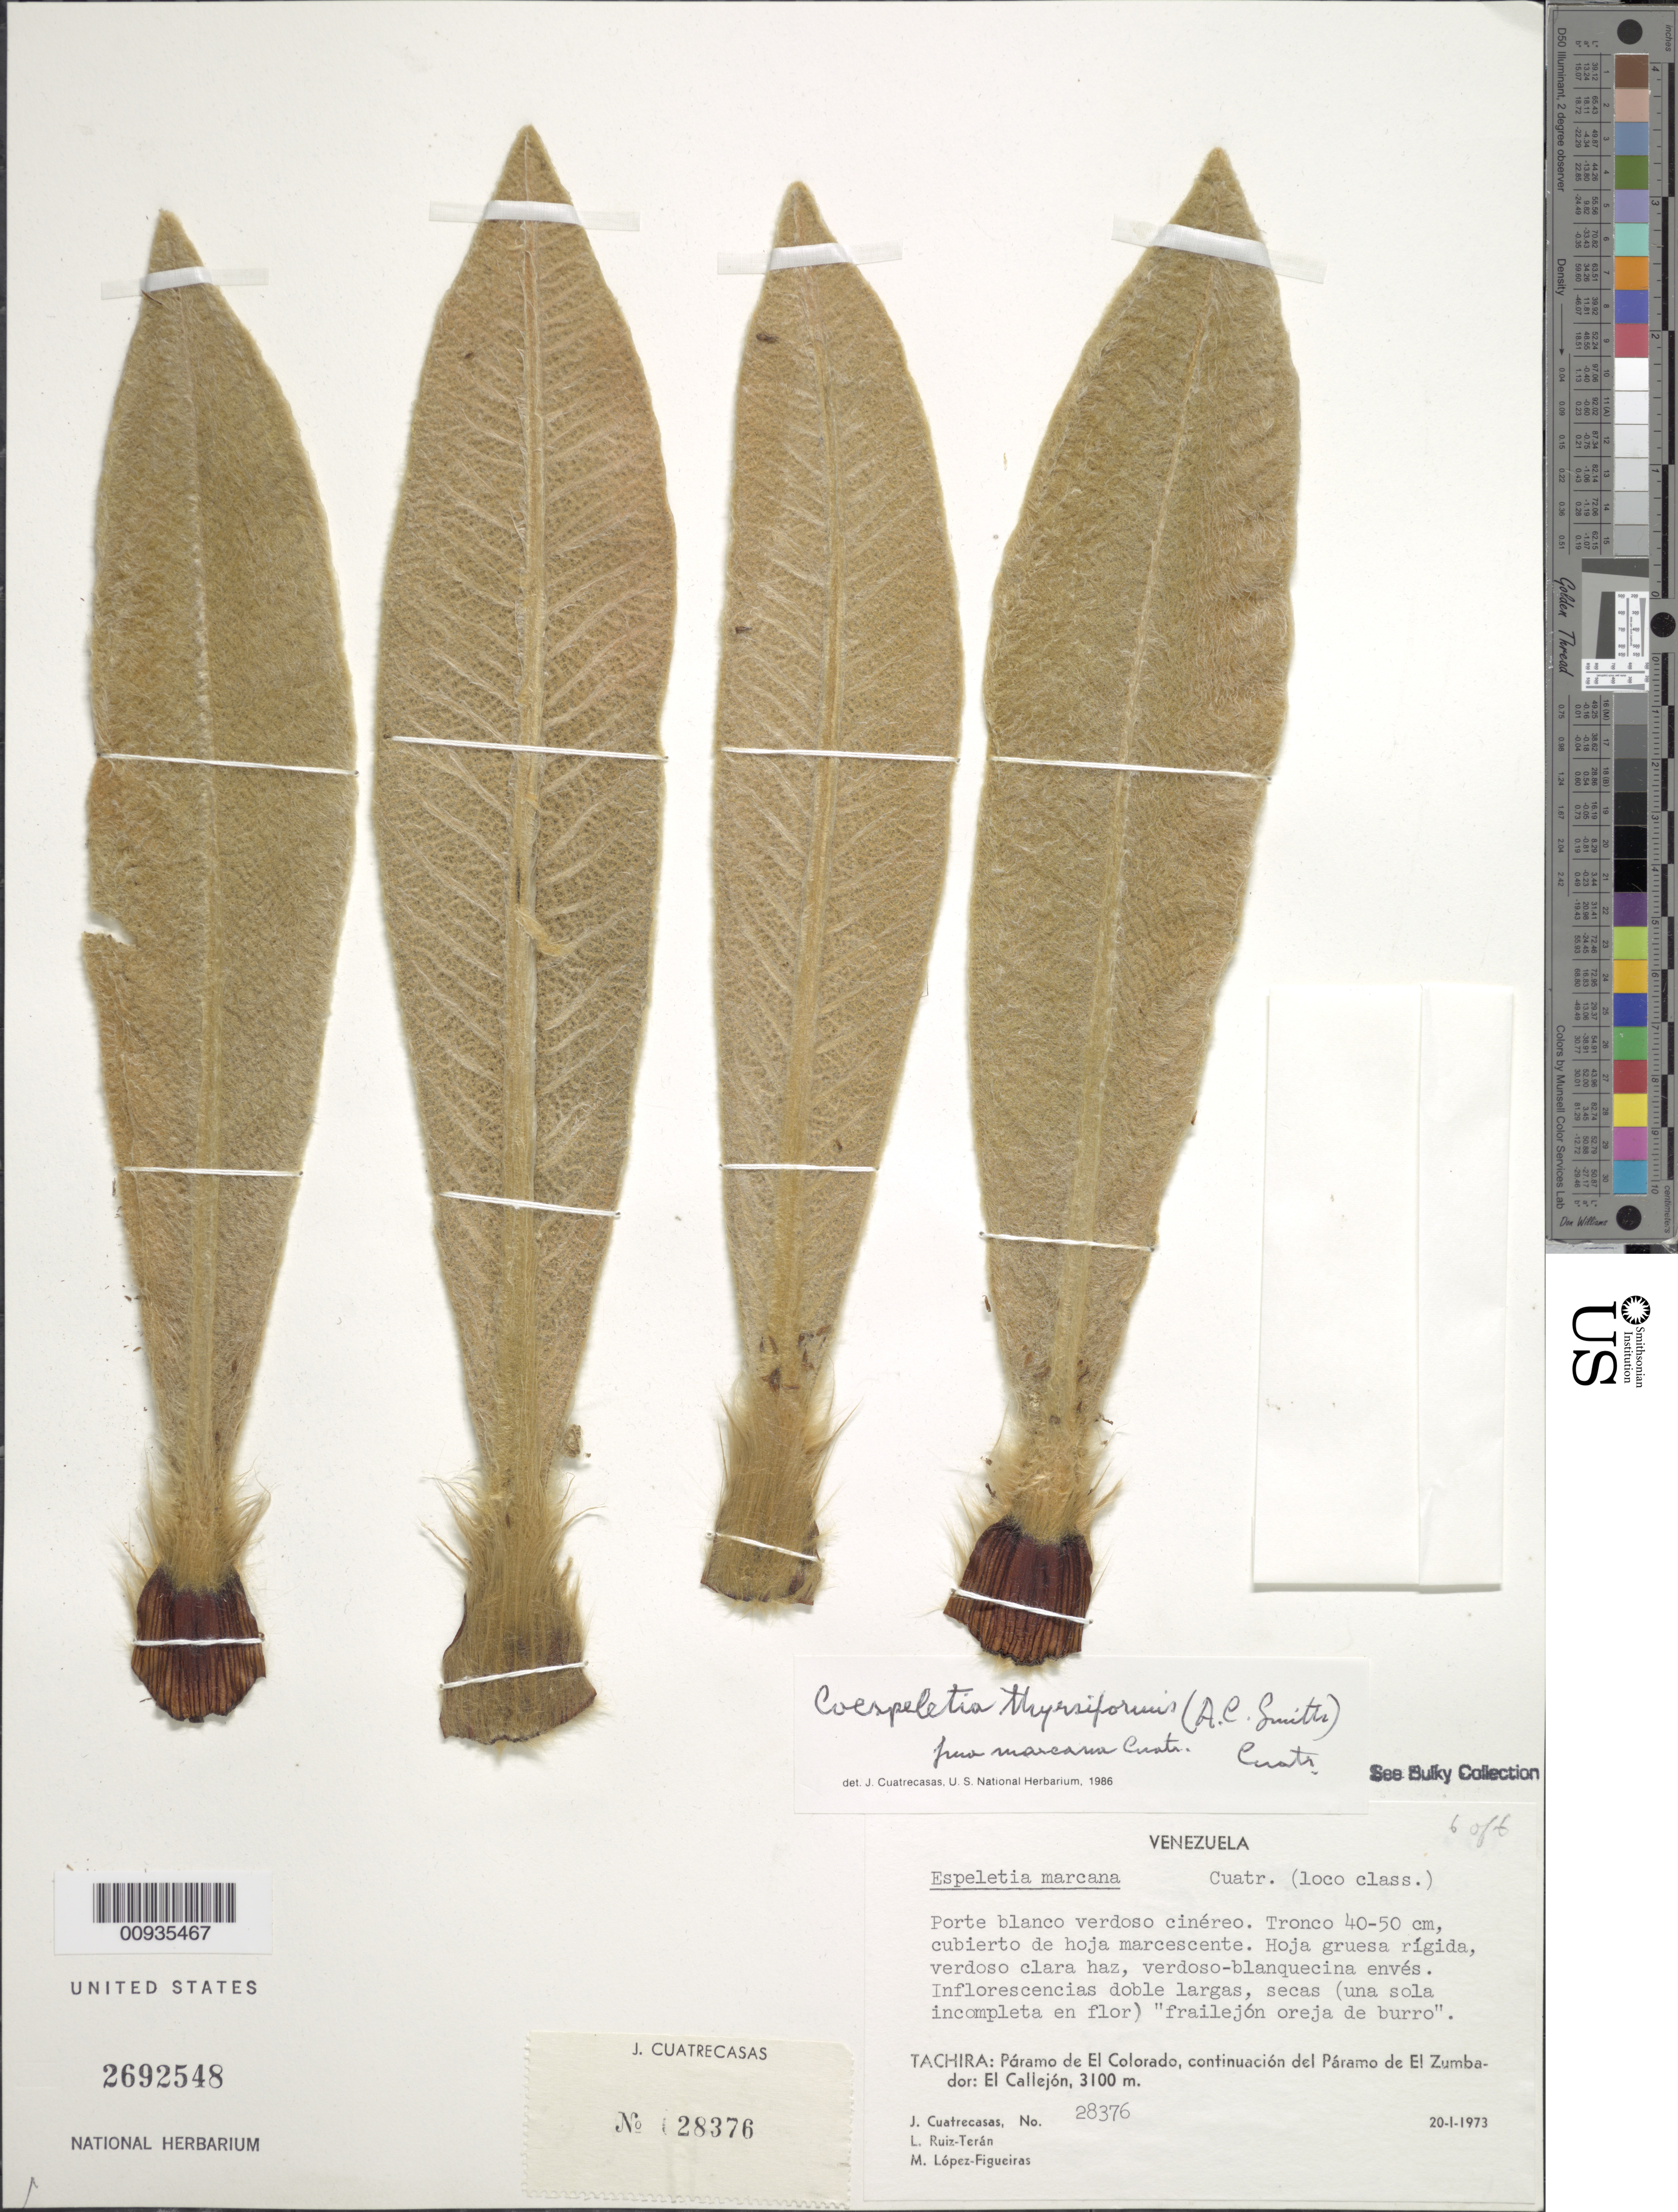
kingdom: Plantae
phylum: Tracheophyta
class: Magnoliopsida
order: Asterales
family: Asteraceae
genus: Coespeletia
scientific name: Coespeletia thyrsiformis f. marcana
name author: (A.C. Sm.) Cuatrec.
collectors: J. Cuatrecasas, L. E. Ruíz-Terán & M. López Figueiras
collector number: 28376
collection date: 1973-01-20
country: Venezuela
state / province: Tachira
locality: Paramo de El Colorado, continuacion del Paramo de El Zumbador: El Callejon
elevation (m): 3100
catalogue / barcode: US 2692548